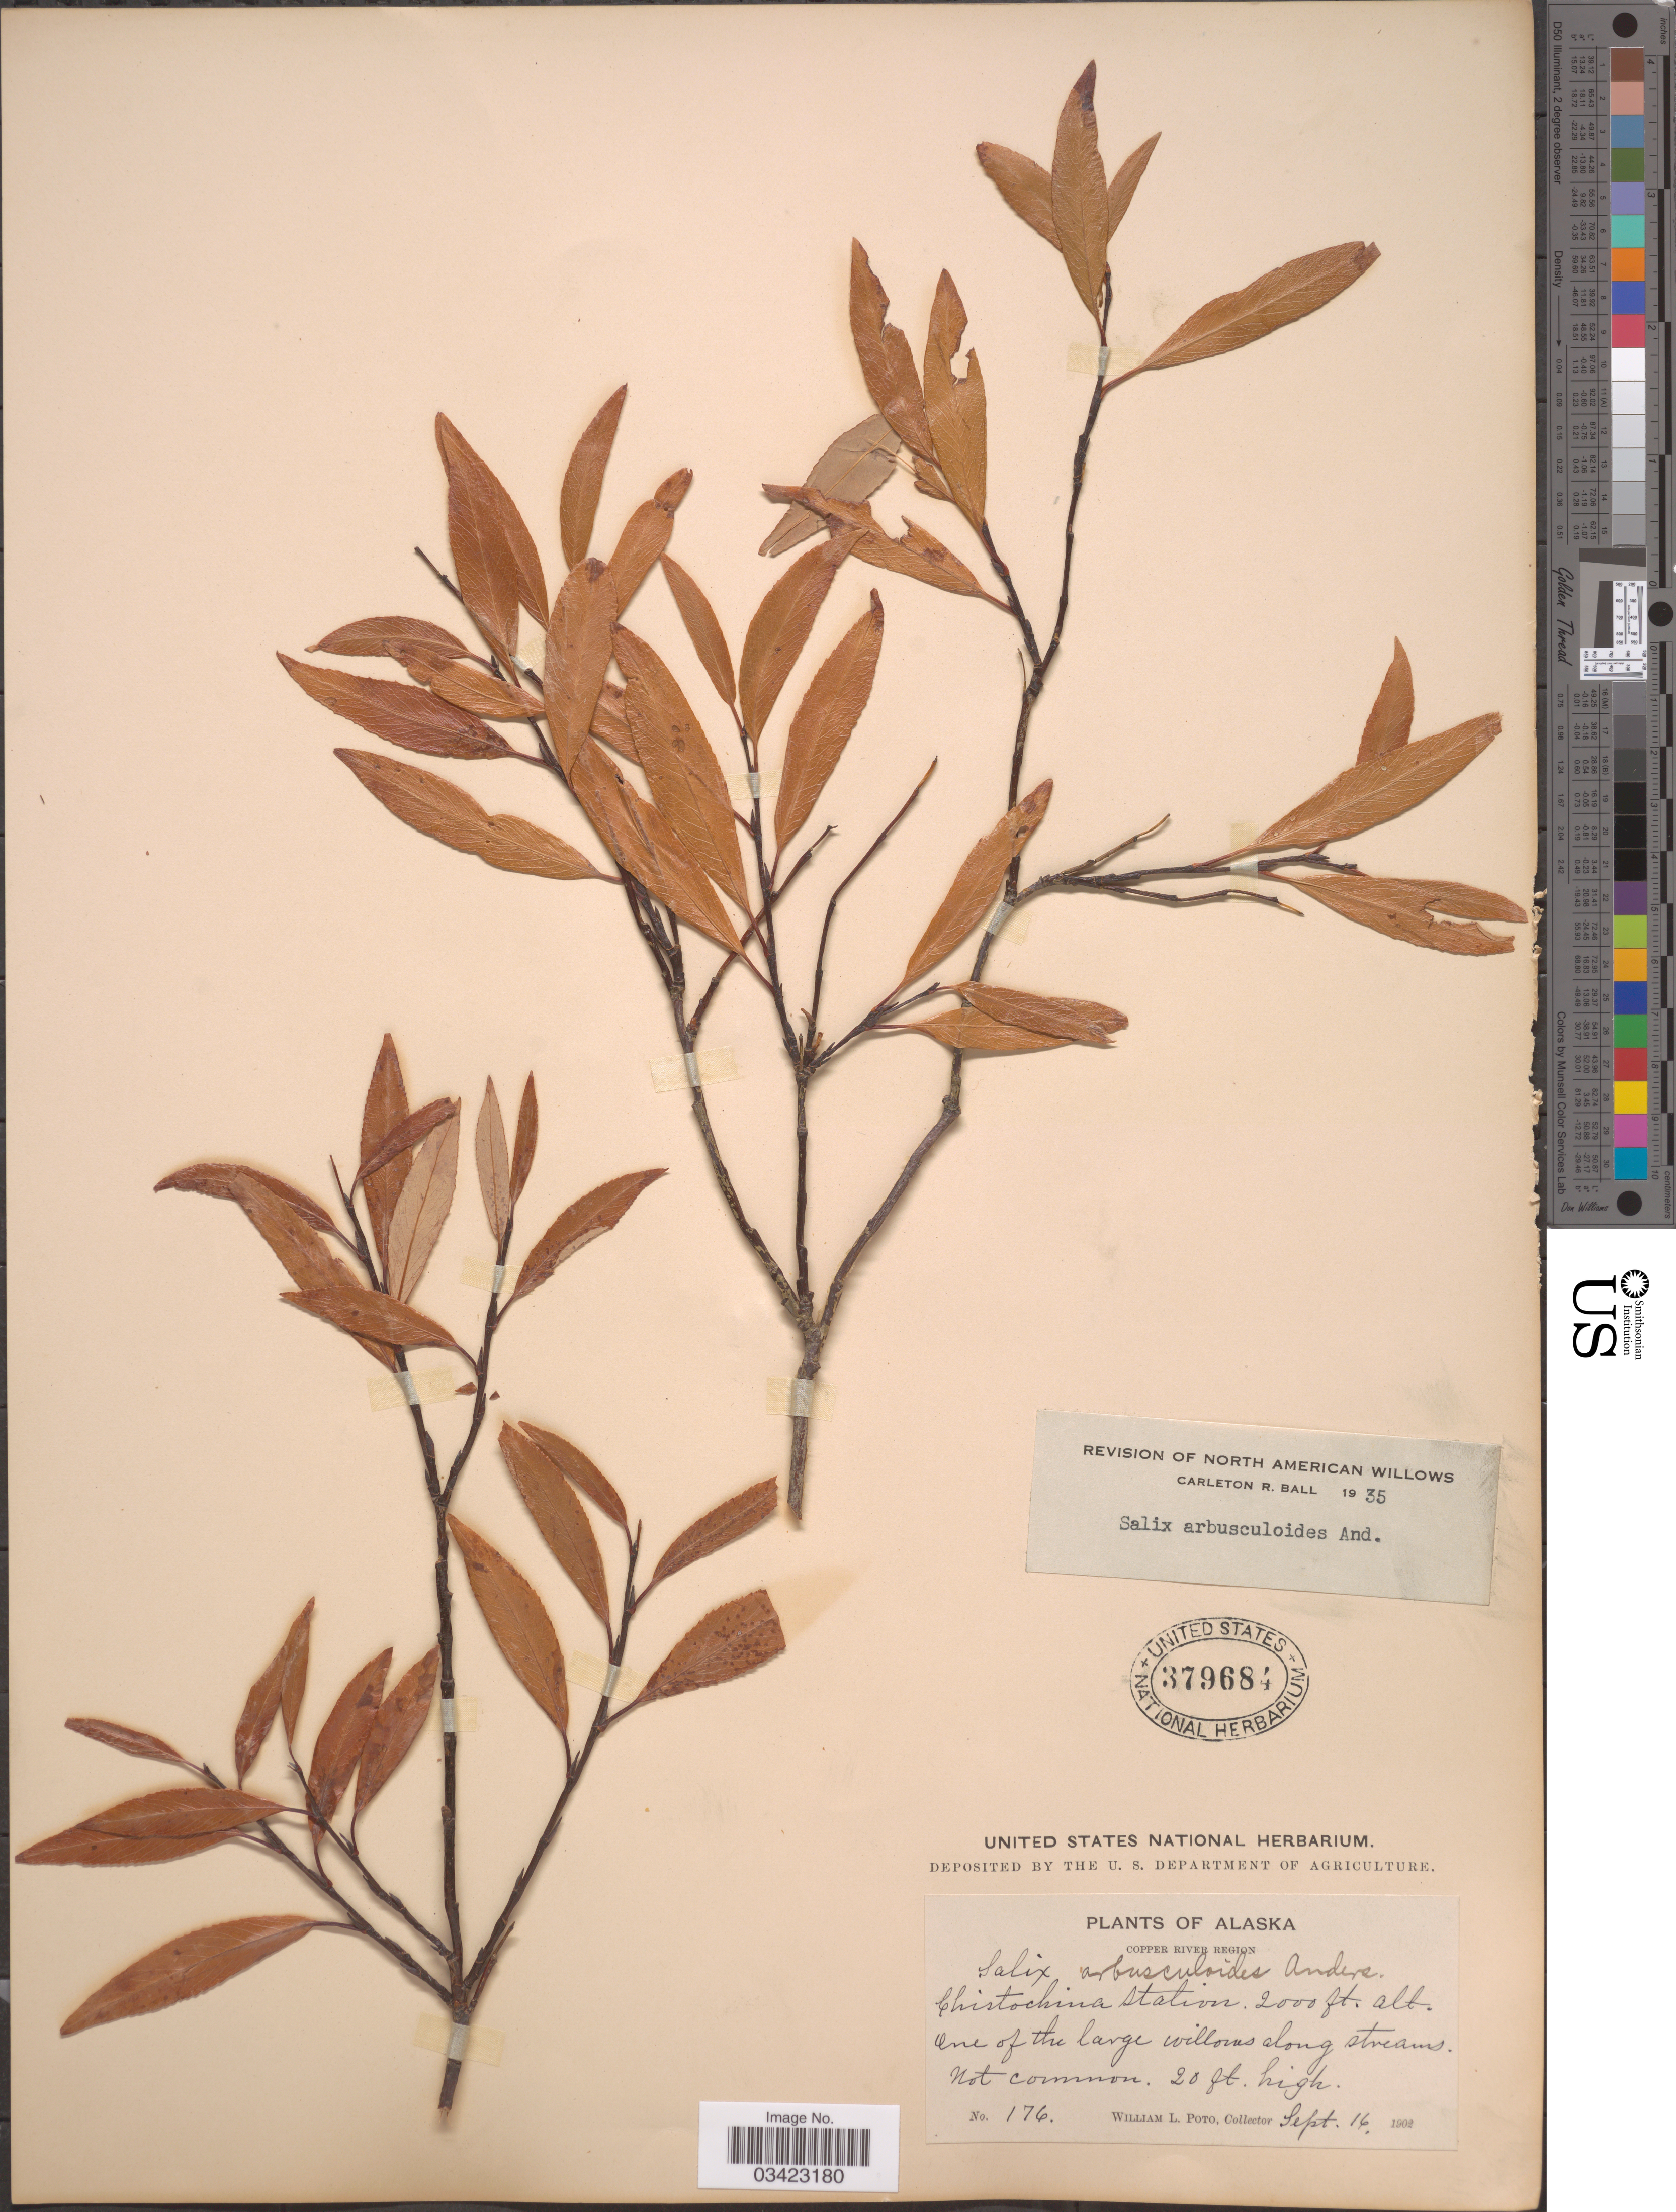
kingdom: Plantae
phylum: Tracheophyta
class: Magnoliopsida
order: Malpighiales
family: Salicaceae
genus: Salix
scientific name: Salix arbusculoides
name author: Andersson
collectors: W. Poto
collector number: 176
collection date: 1902-09-16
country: United States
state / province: Alaska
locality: Copper River Region. Chistochina Station.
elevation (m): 610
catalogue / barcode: US 379684